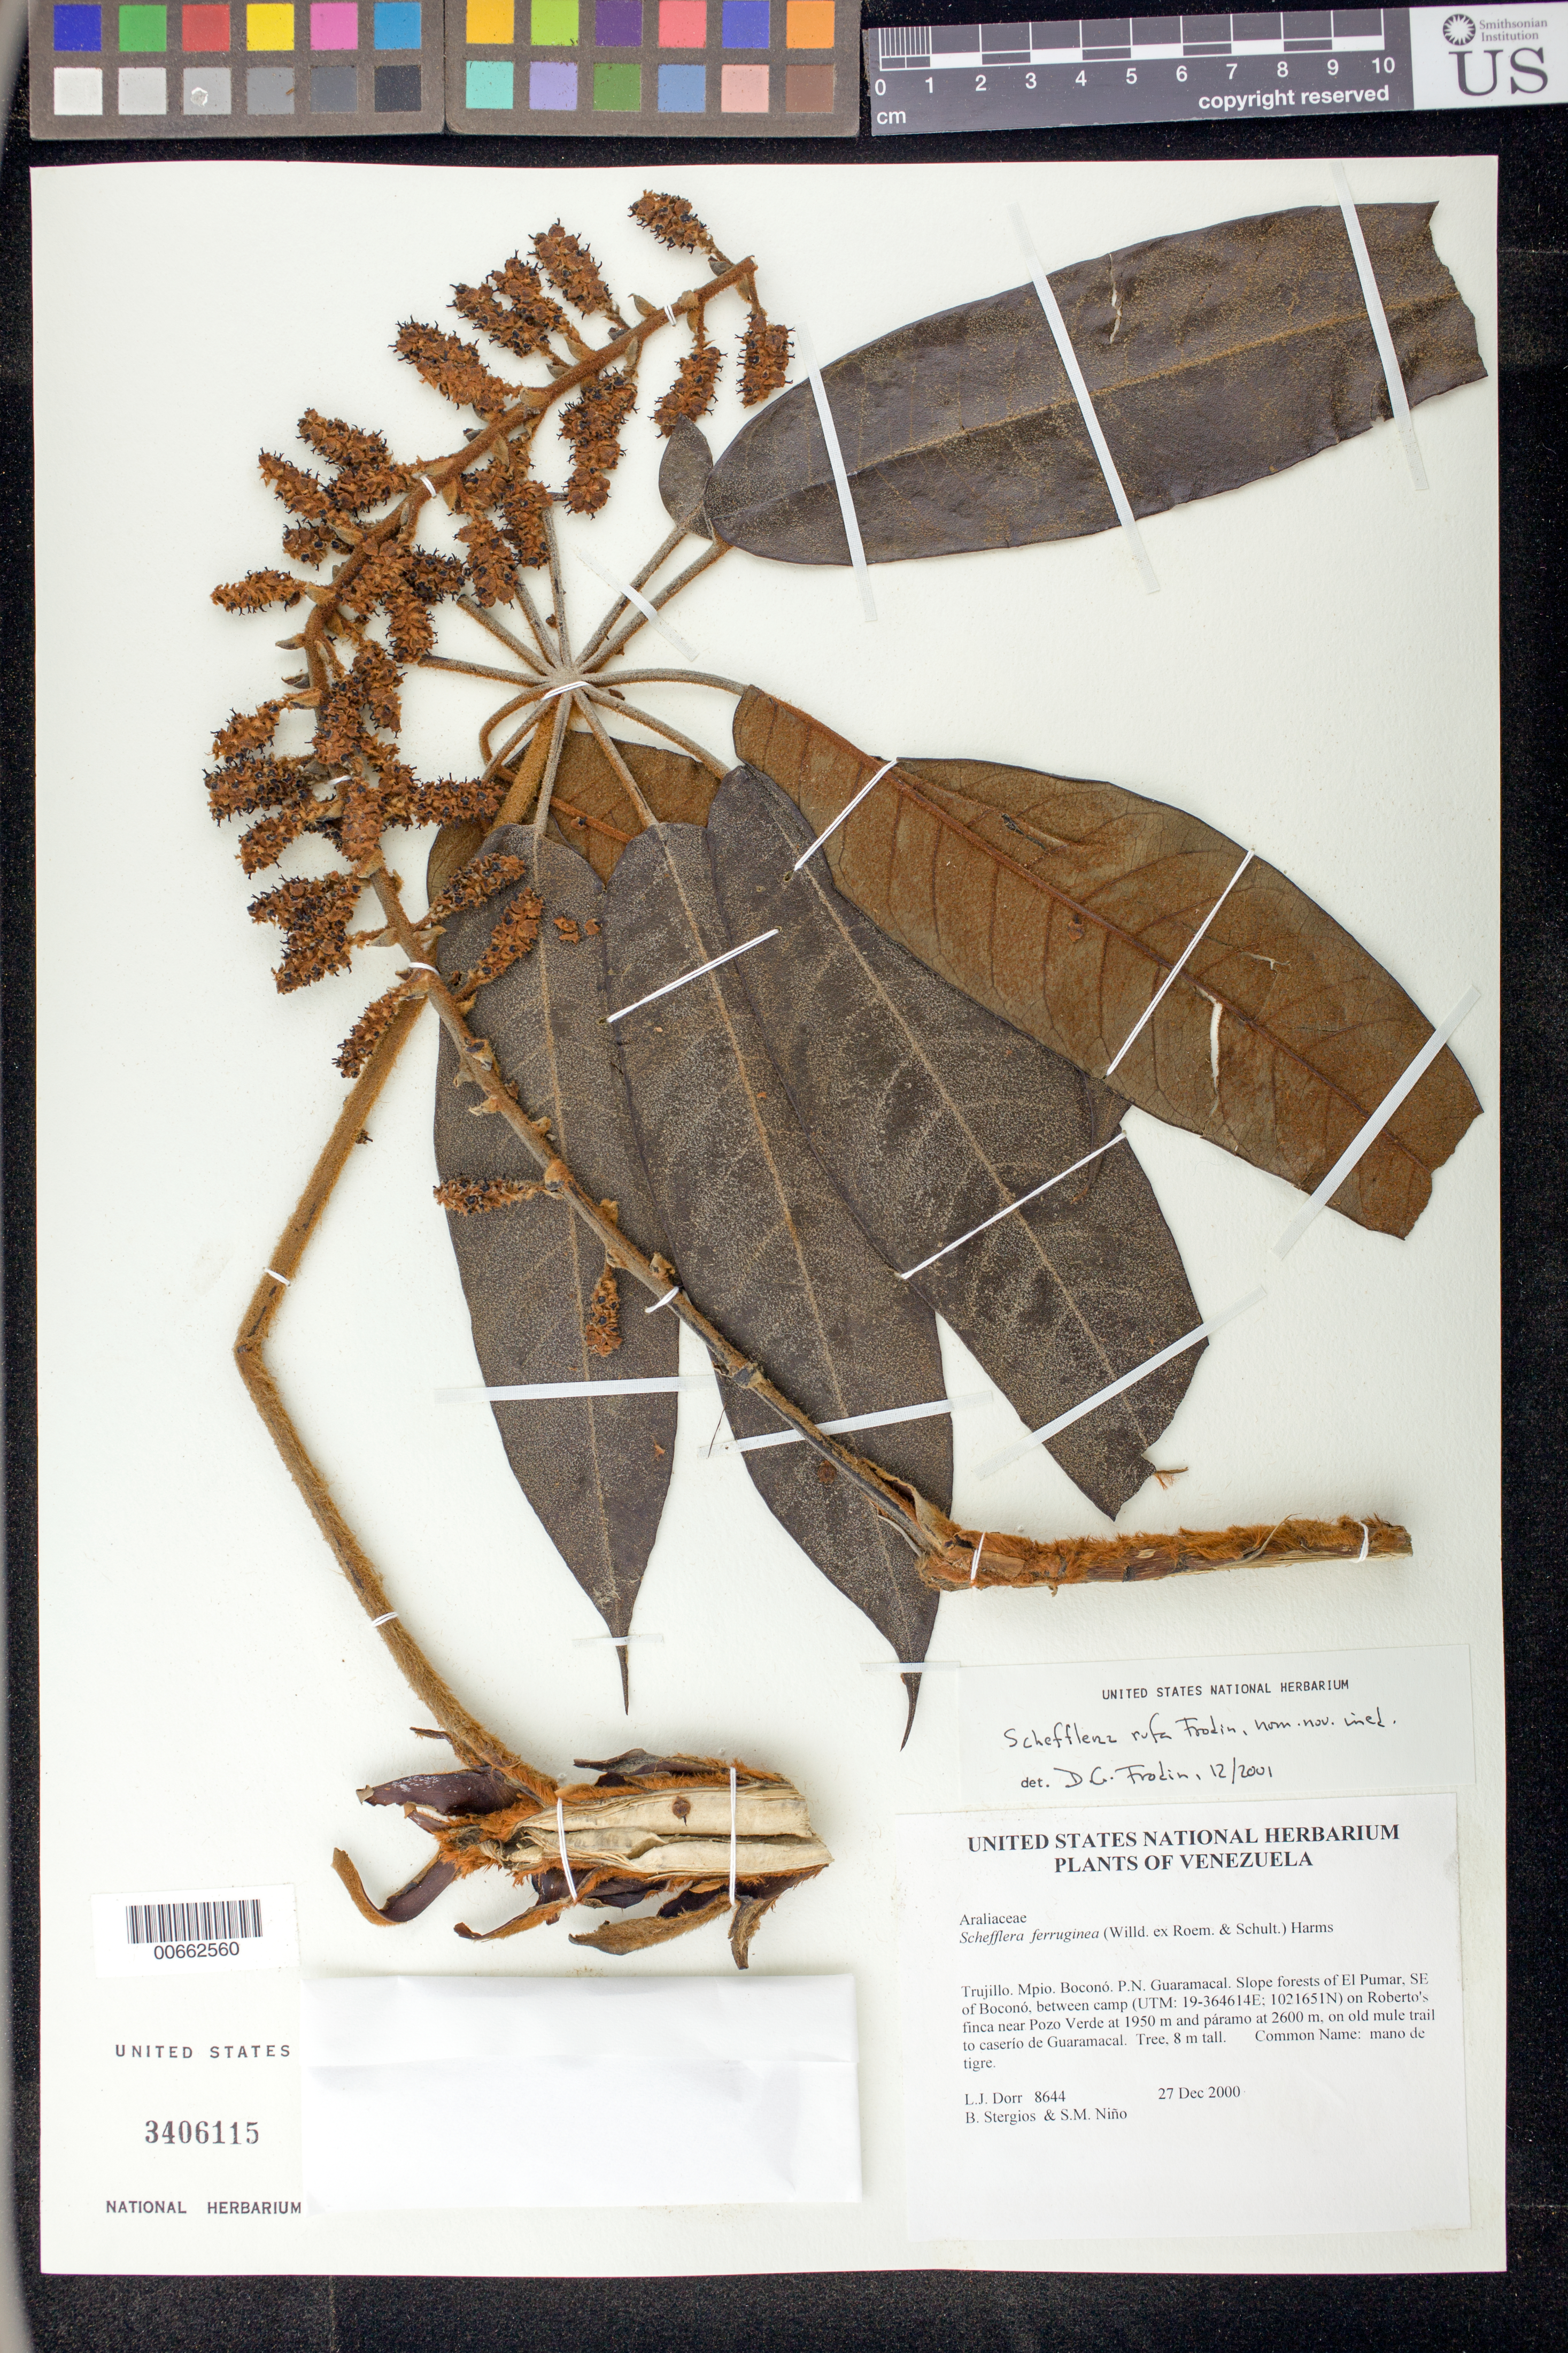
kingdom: Plantae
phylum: Tracheophyta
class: Magnoliopsida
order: Apiales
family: Araliaceae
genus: Schefflera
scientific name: Schefflera rufa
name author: Frodin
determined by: Frodin, D. G.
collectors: L. J. Dorr, B. G. Stergios & S. M. Niño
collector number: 8644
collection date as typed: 27 Dec 2000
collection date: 2000-12-27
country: Venezuela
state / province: Trujillo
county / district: Boconó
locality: Parque Nacional Guaramacal. El Pumar, SE of Boconó, between camp on Roberto's finca near Pozo Verde at 1950 m and páramo at 2600 m, on old mule trail to caserío de Guaramacal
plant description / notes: Common name: mano de tigre; COL, CTES, MO, NY, PORT, US, VEN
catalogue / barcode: US 3406115